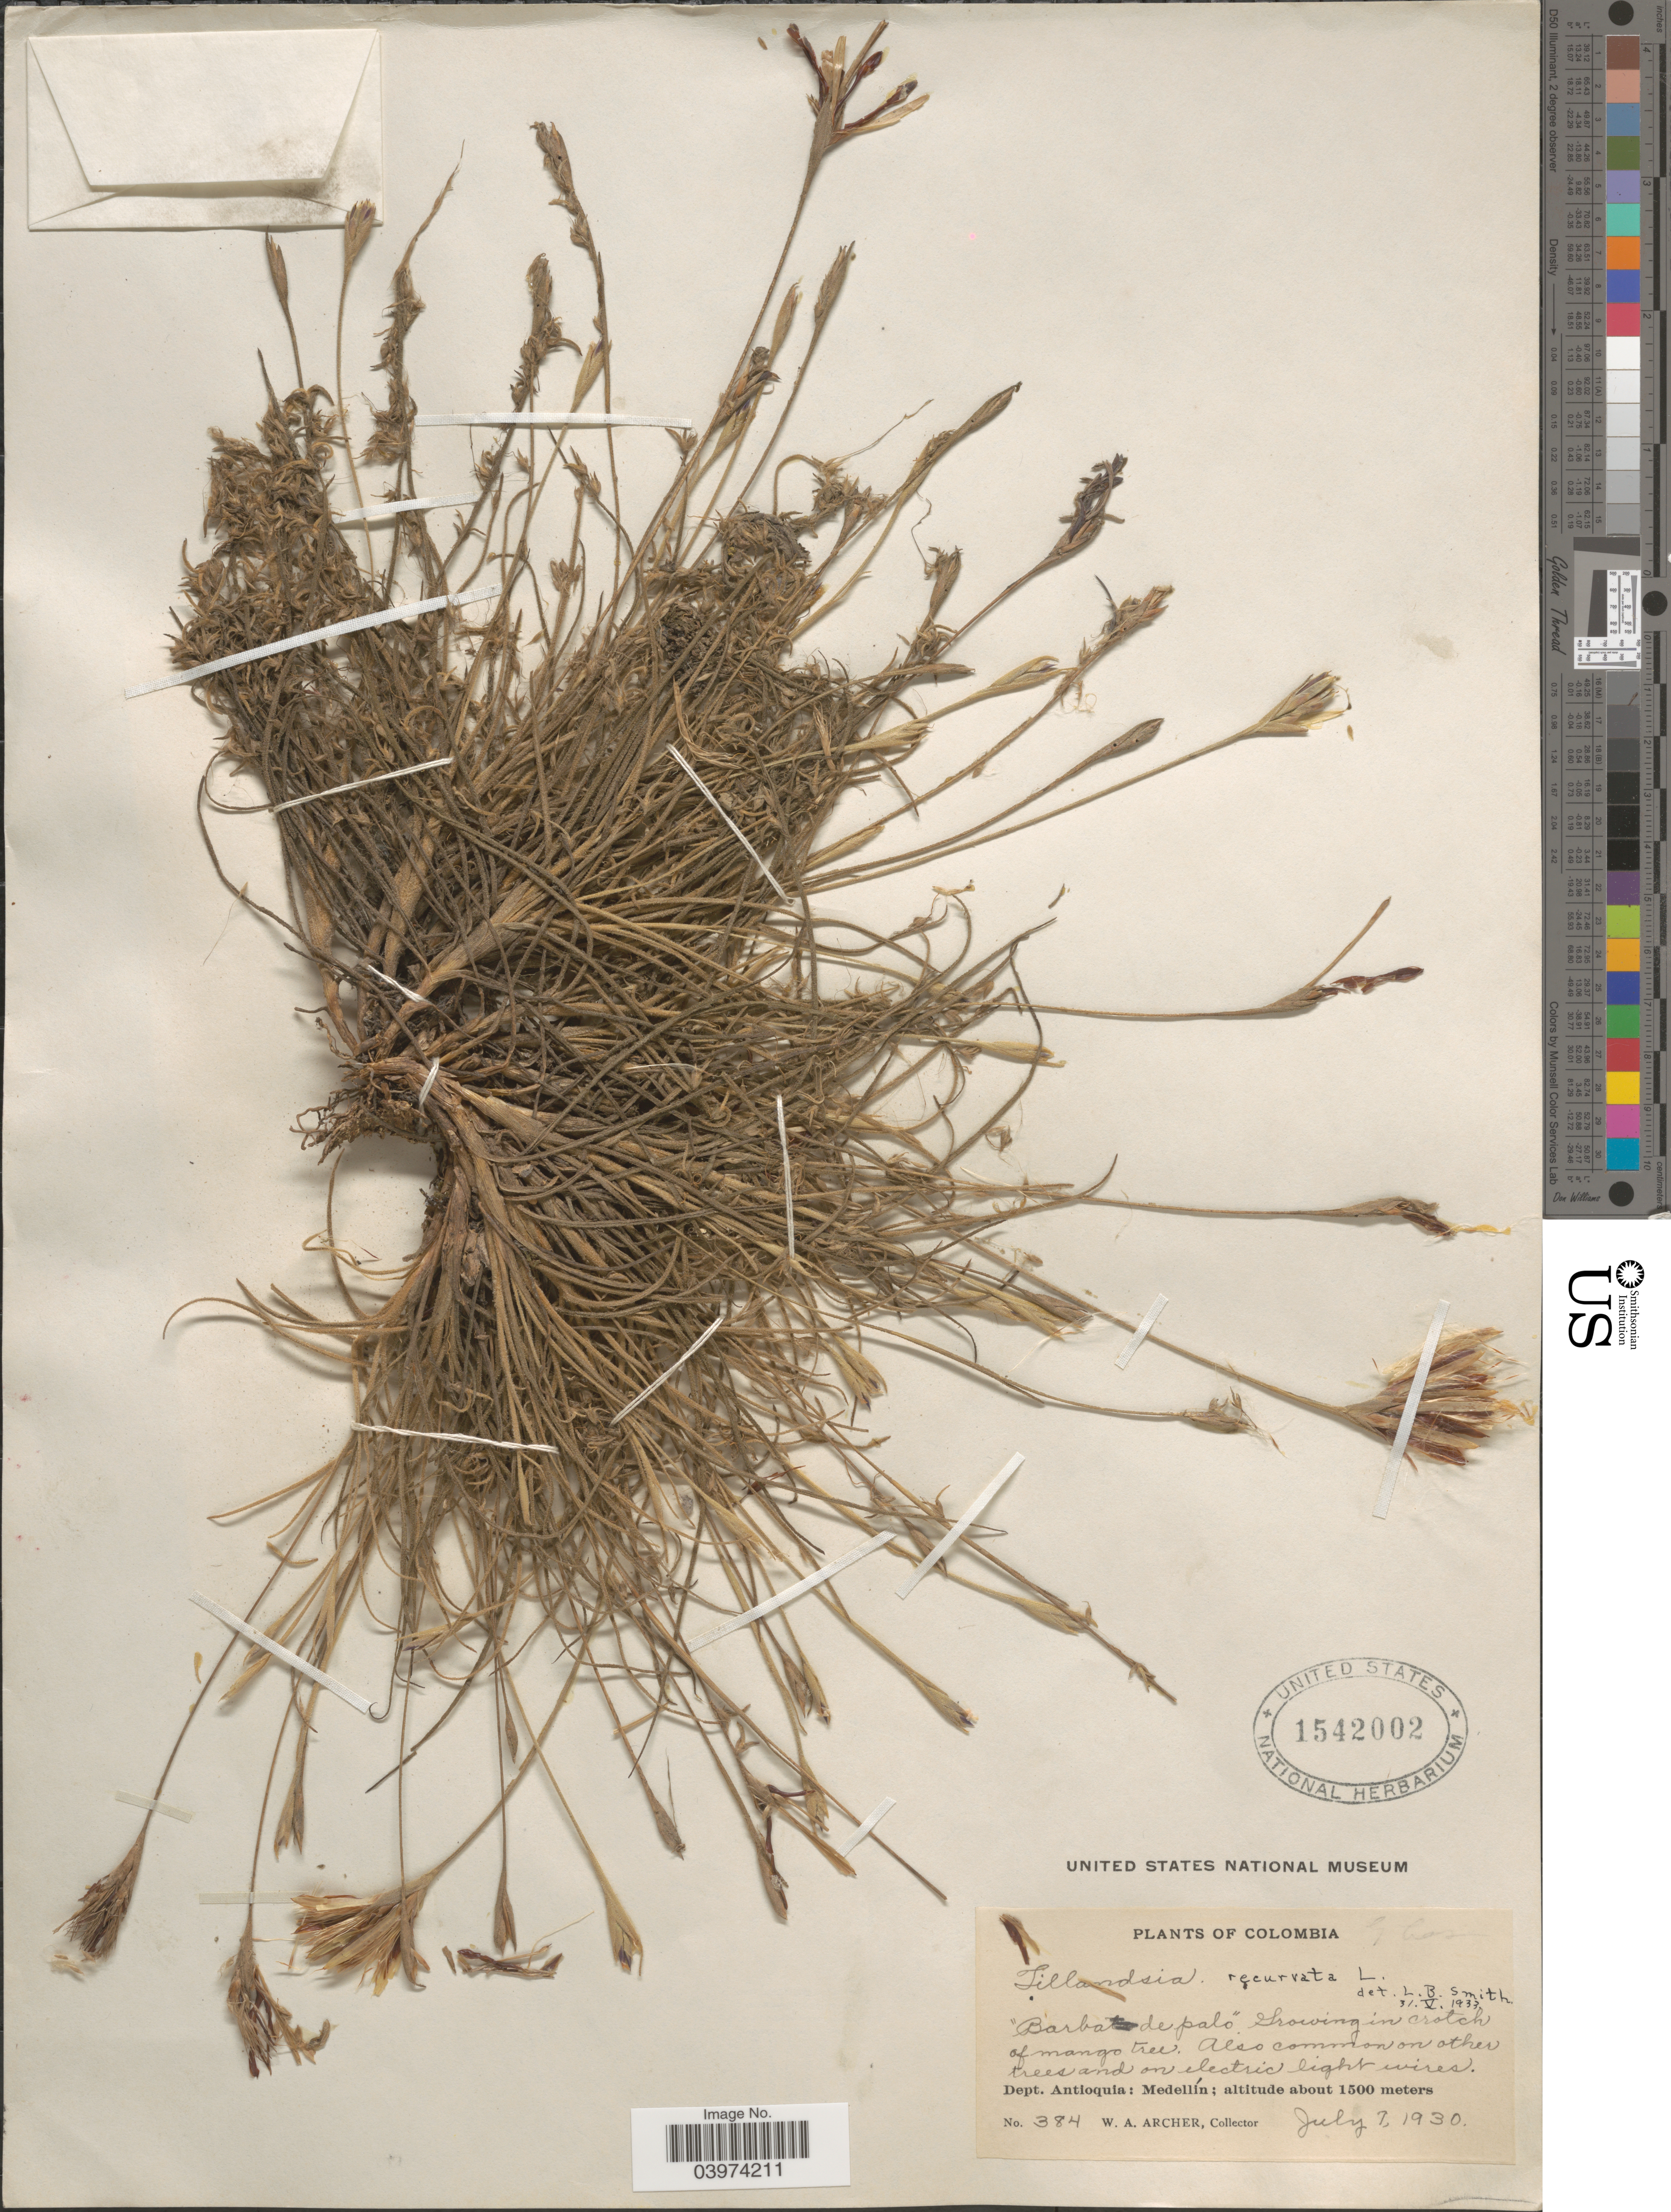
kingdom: Plantae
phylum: Tracheophyta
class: Liliopsida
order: Poales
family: Bromeliaceae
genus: Tillandsia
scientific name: Tillandsia recurvata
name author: L.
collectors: W. Archer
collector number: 384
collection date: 1930-07-07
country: Colombia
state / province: Antioquia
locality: Dept. Antioquia: Medellín.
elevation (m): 1500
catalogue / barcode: US 1542002